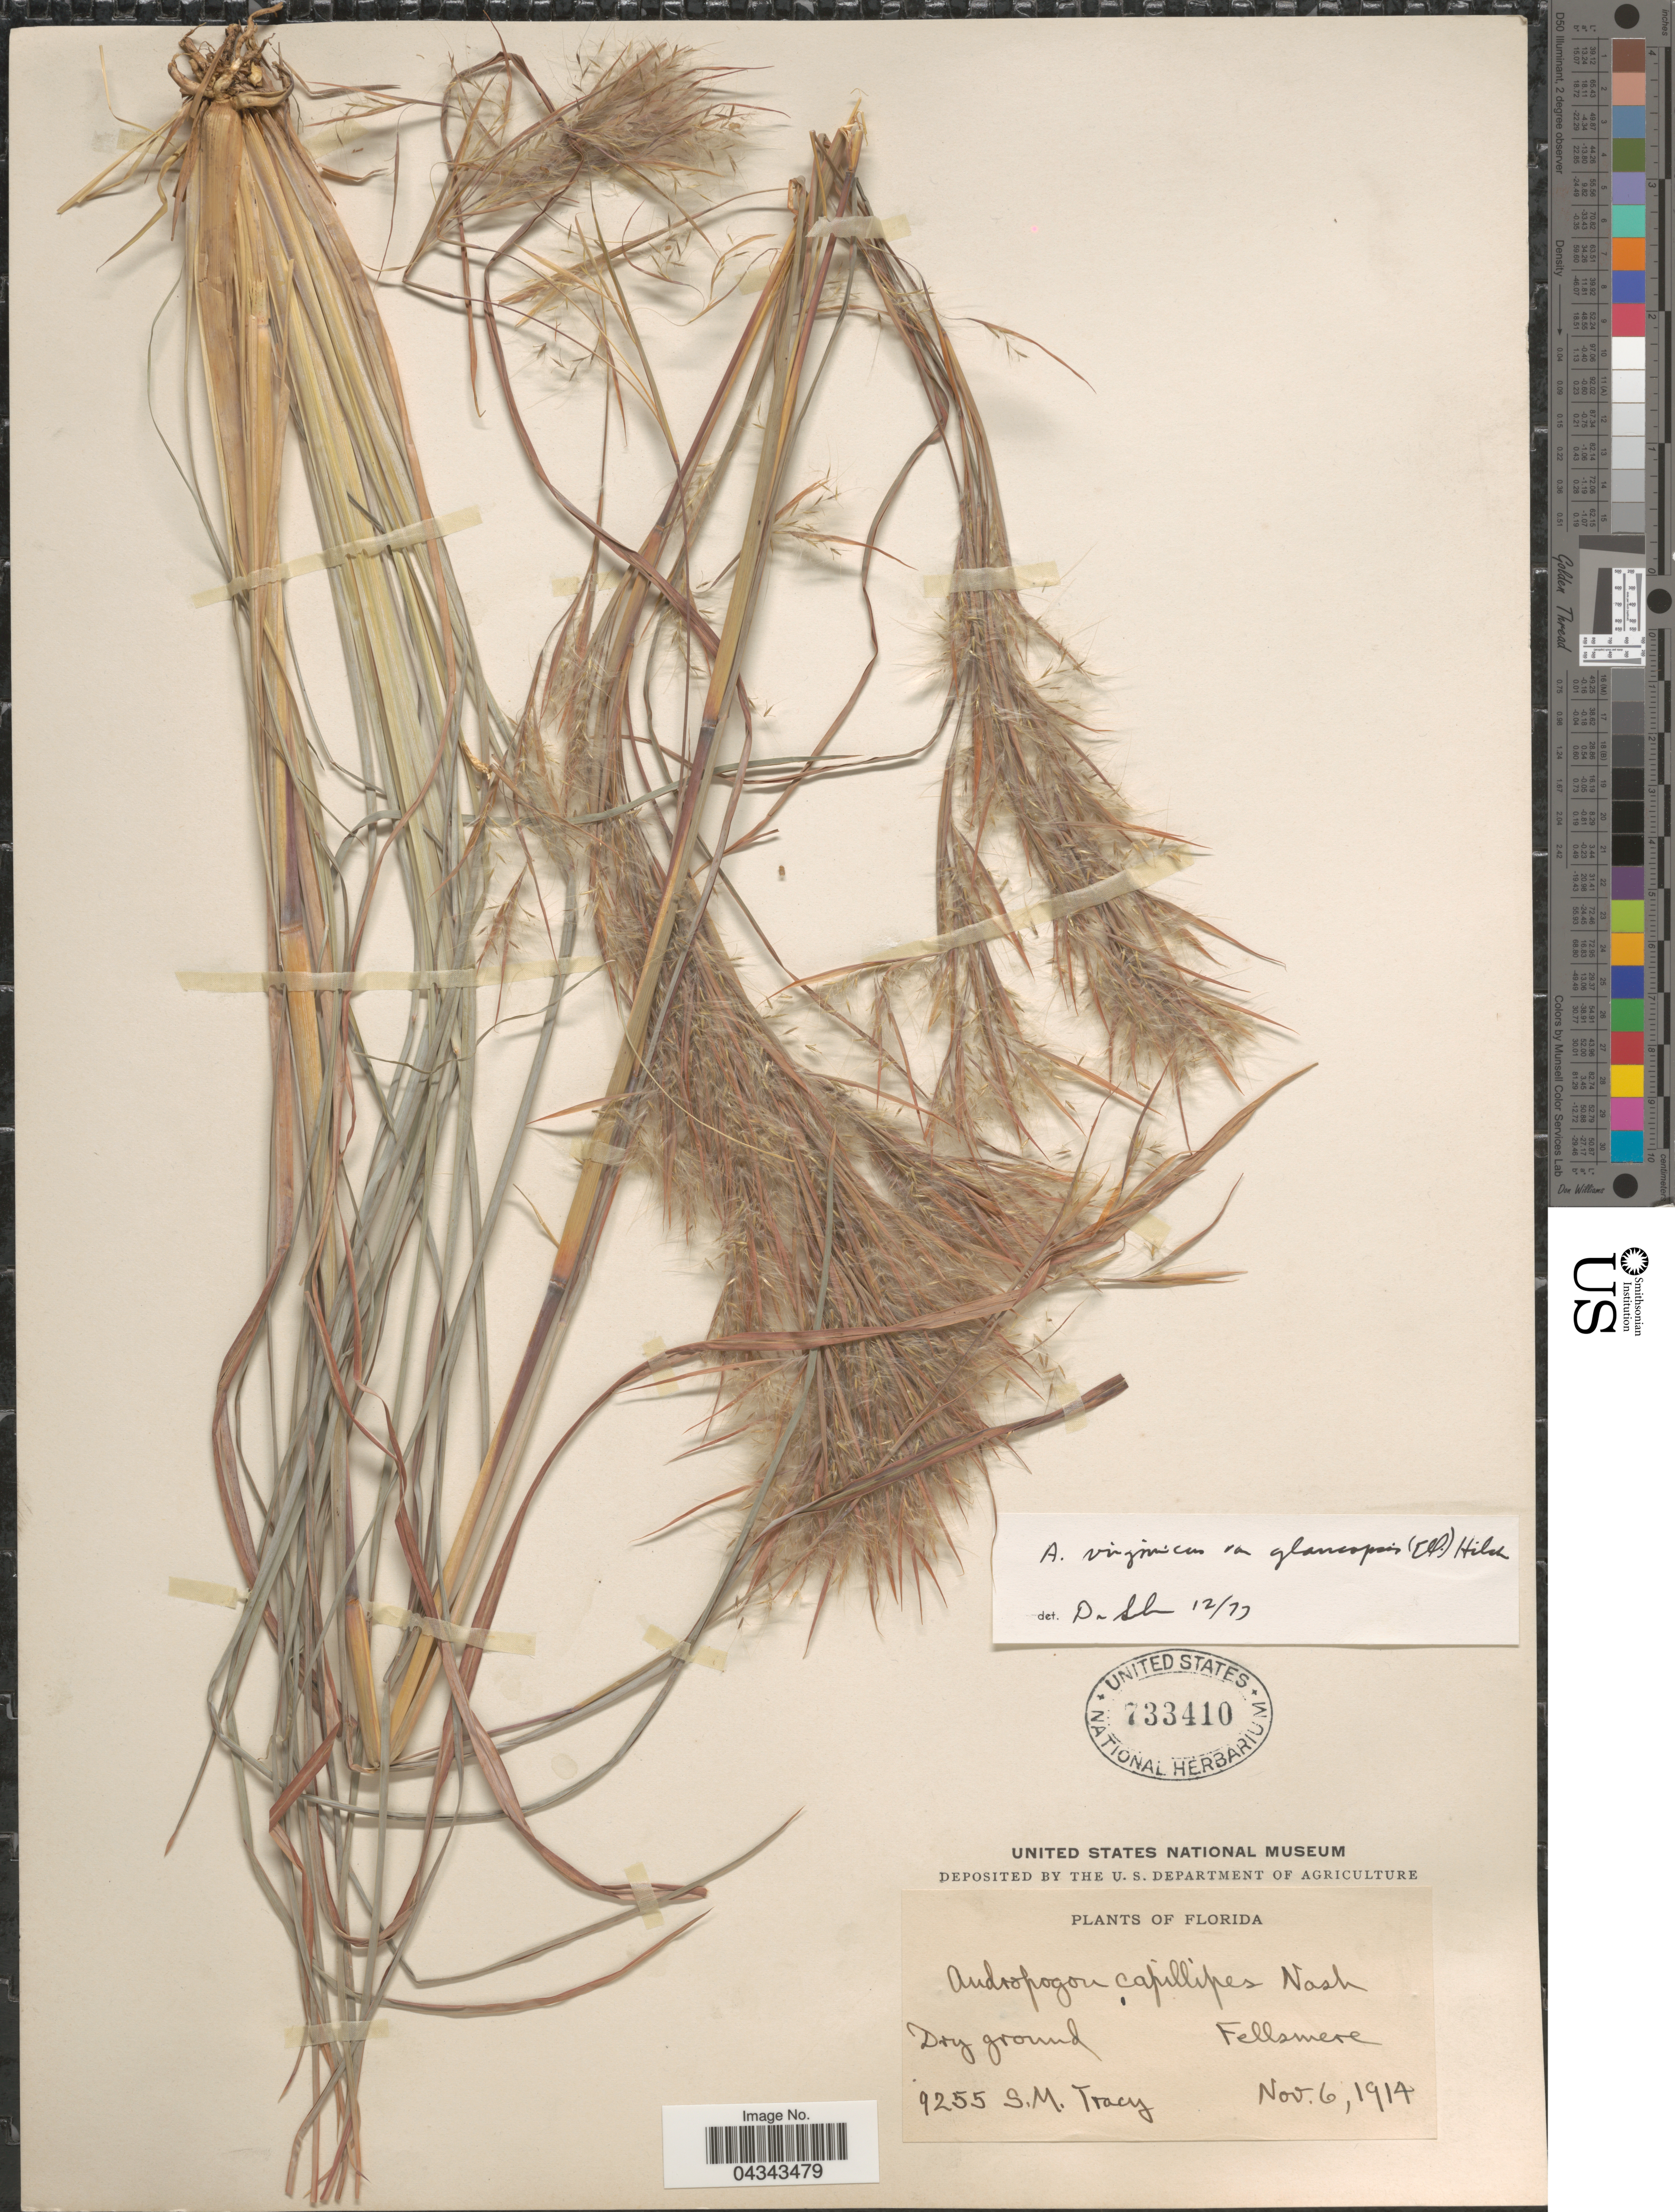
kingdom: Plantae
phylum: Tracheophyta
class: Liliopsida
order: Poales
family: Poaceae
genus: Andropogon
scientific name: Andropogon glomeratus var. glaucopsis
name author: C. Mohr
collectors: S. M. Tracy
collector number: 9255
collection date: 1914-11-06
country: United States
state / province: Florida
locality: Fellsmere.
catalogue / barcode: US 733410